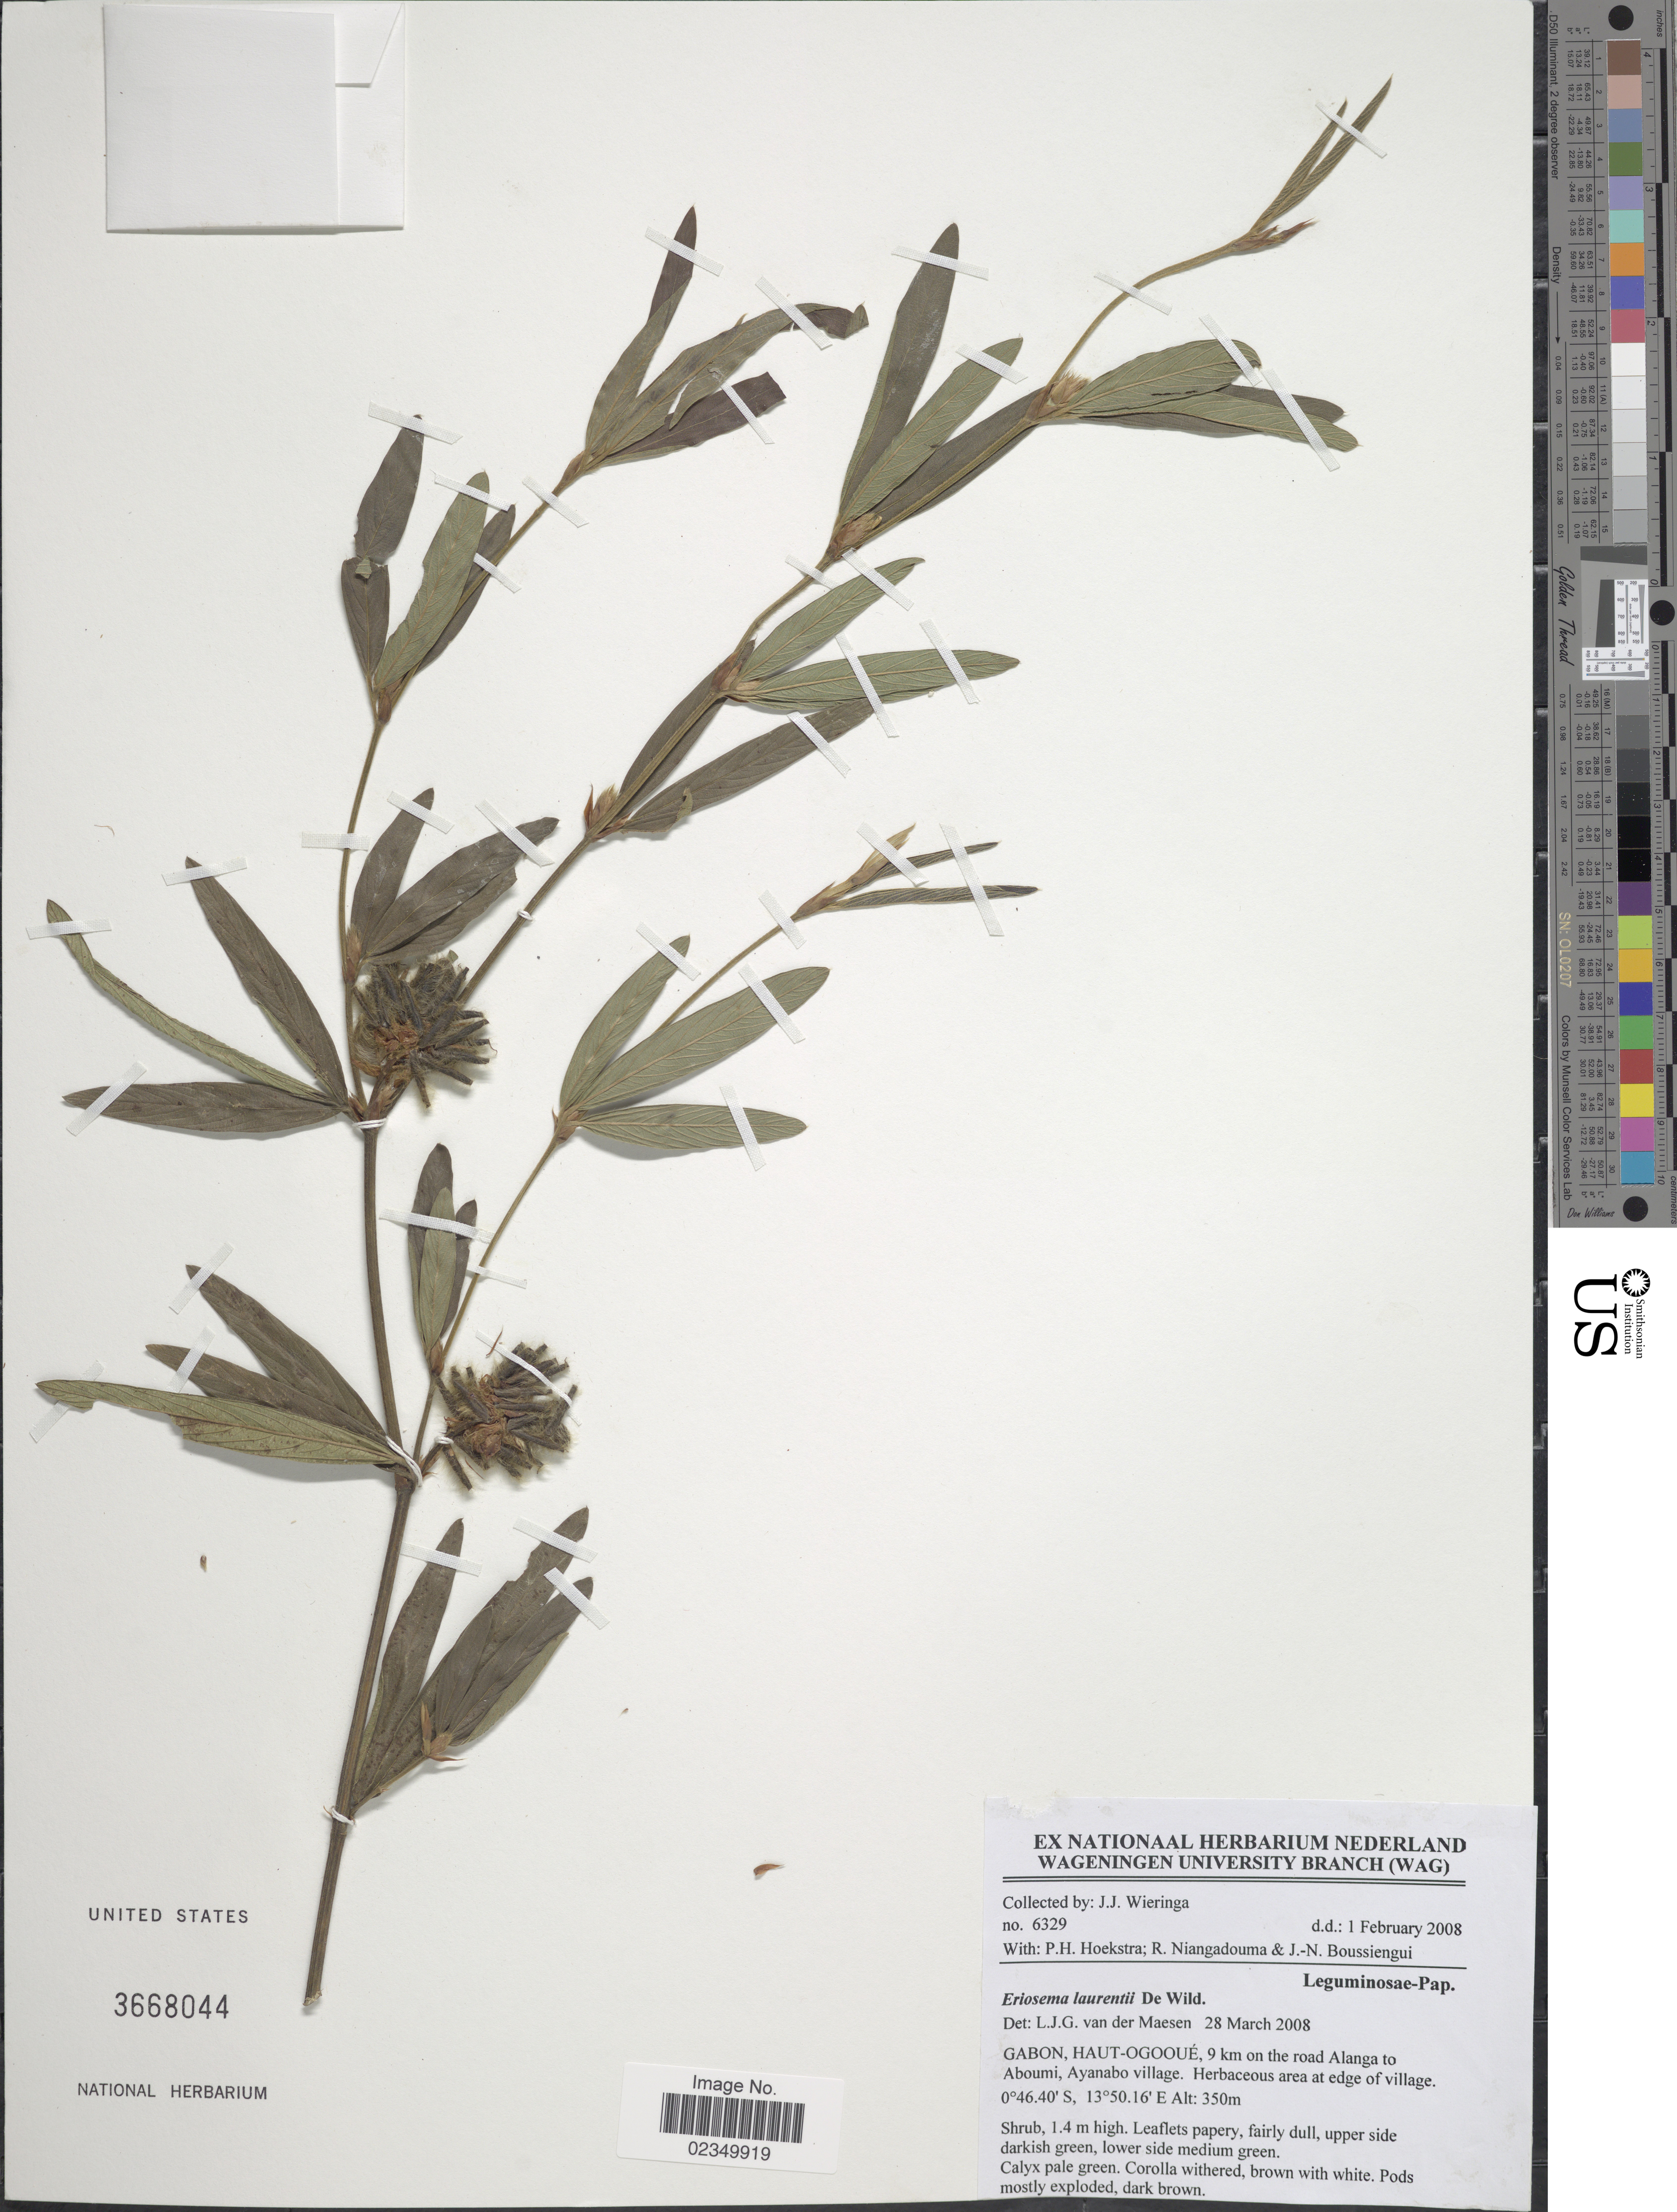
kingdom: Plantae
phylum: Tracheophyta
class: Magnoliopsida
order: Fabales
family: Fabaceae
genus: Eriosema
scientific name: Eriosema laurentii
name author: De Wild.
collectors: J. Wieringa, P. Hoekstra, R. Niangadouma & J. Boussiengui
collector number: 6329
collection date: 2008-02-01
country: Gabon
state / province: Haut-Ogooue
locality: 9 km on the road Alanga to Aboumi, Ayanabo village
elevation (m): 350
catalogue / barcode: US 3668044